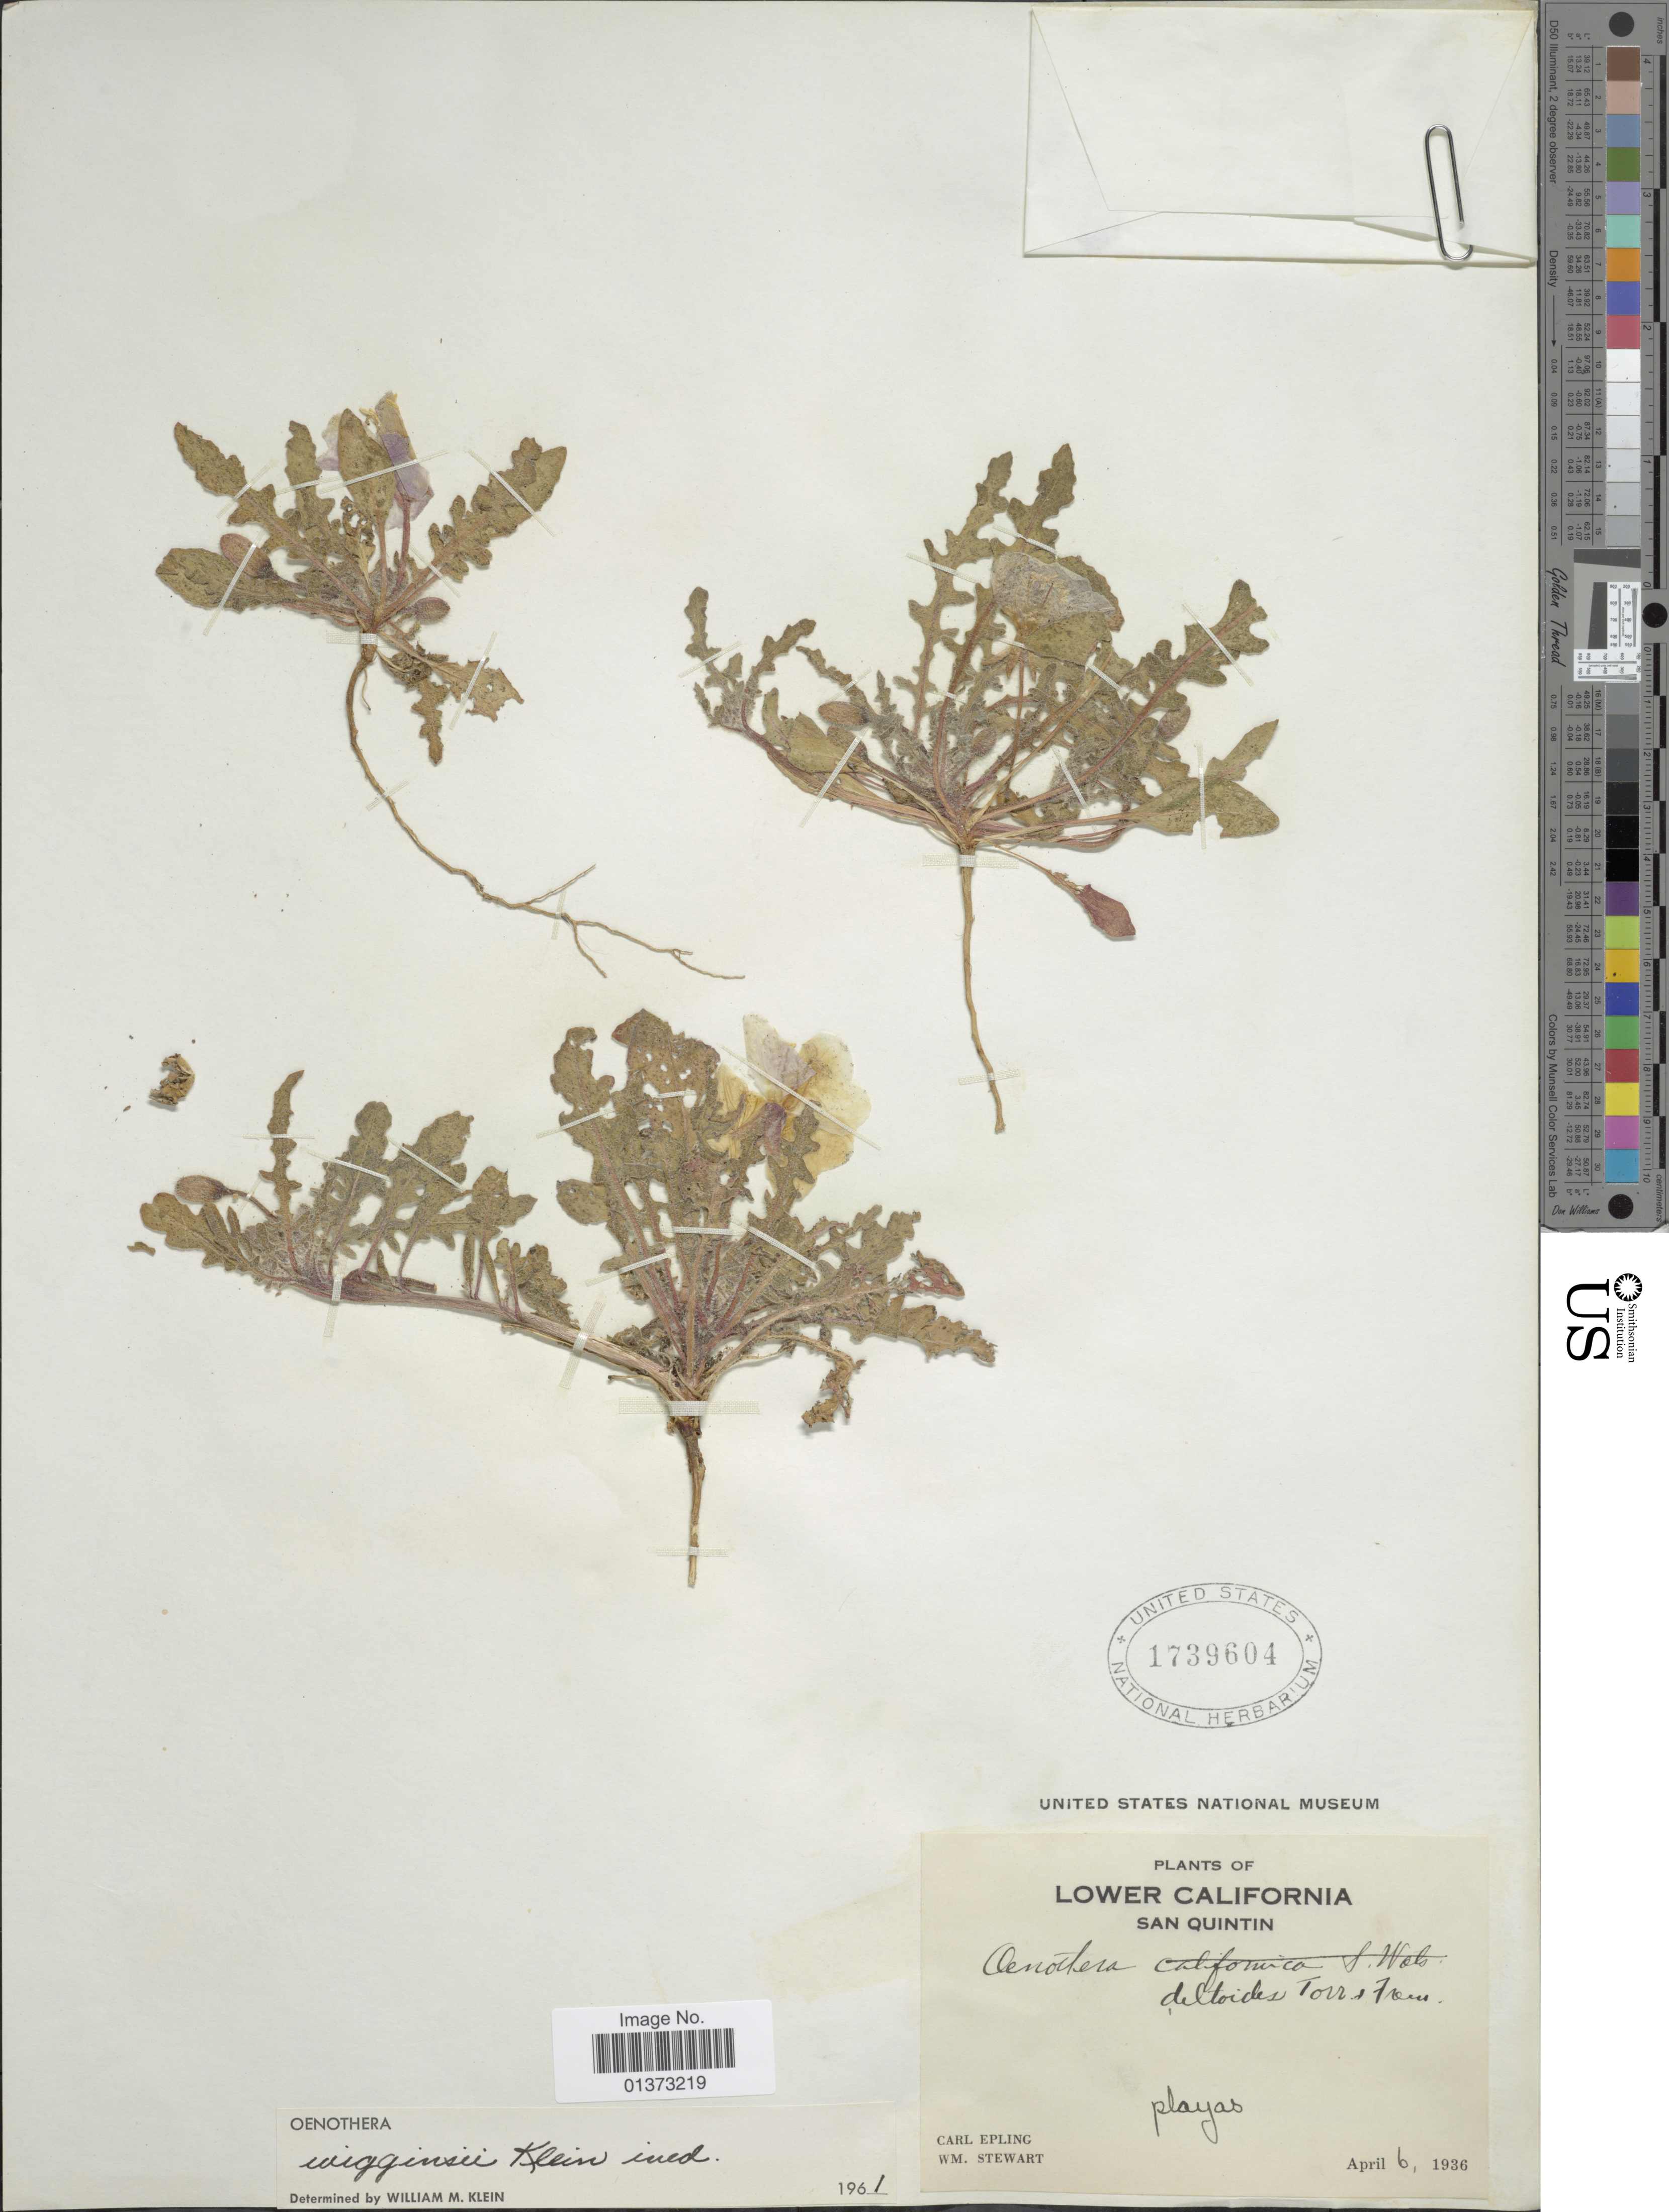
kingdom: Plantae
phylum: Tracheophyta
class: Magnoliopsida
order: Myrtales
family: Onagraceae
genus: Oenothera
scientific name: Oenothera wigginsii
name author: W.M. Klein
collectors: C. C. Epling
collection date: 1936-04-06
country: Mexico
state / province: Baja California Norte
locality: Playas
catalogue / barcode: US 1739604